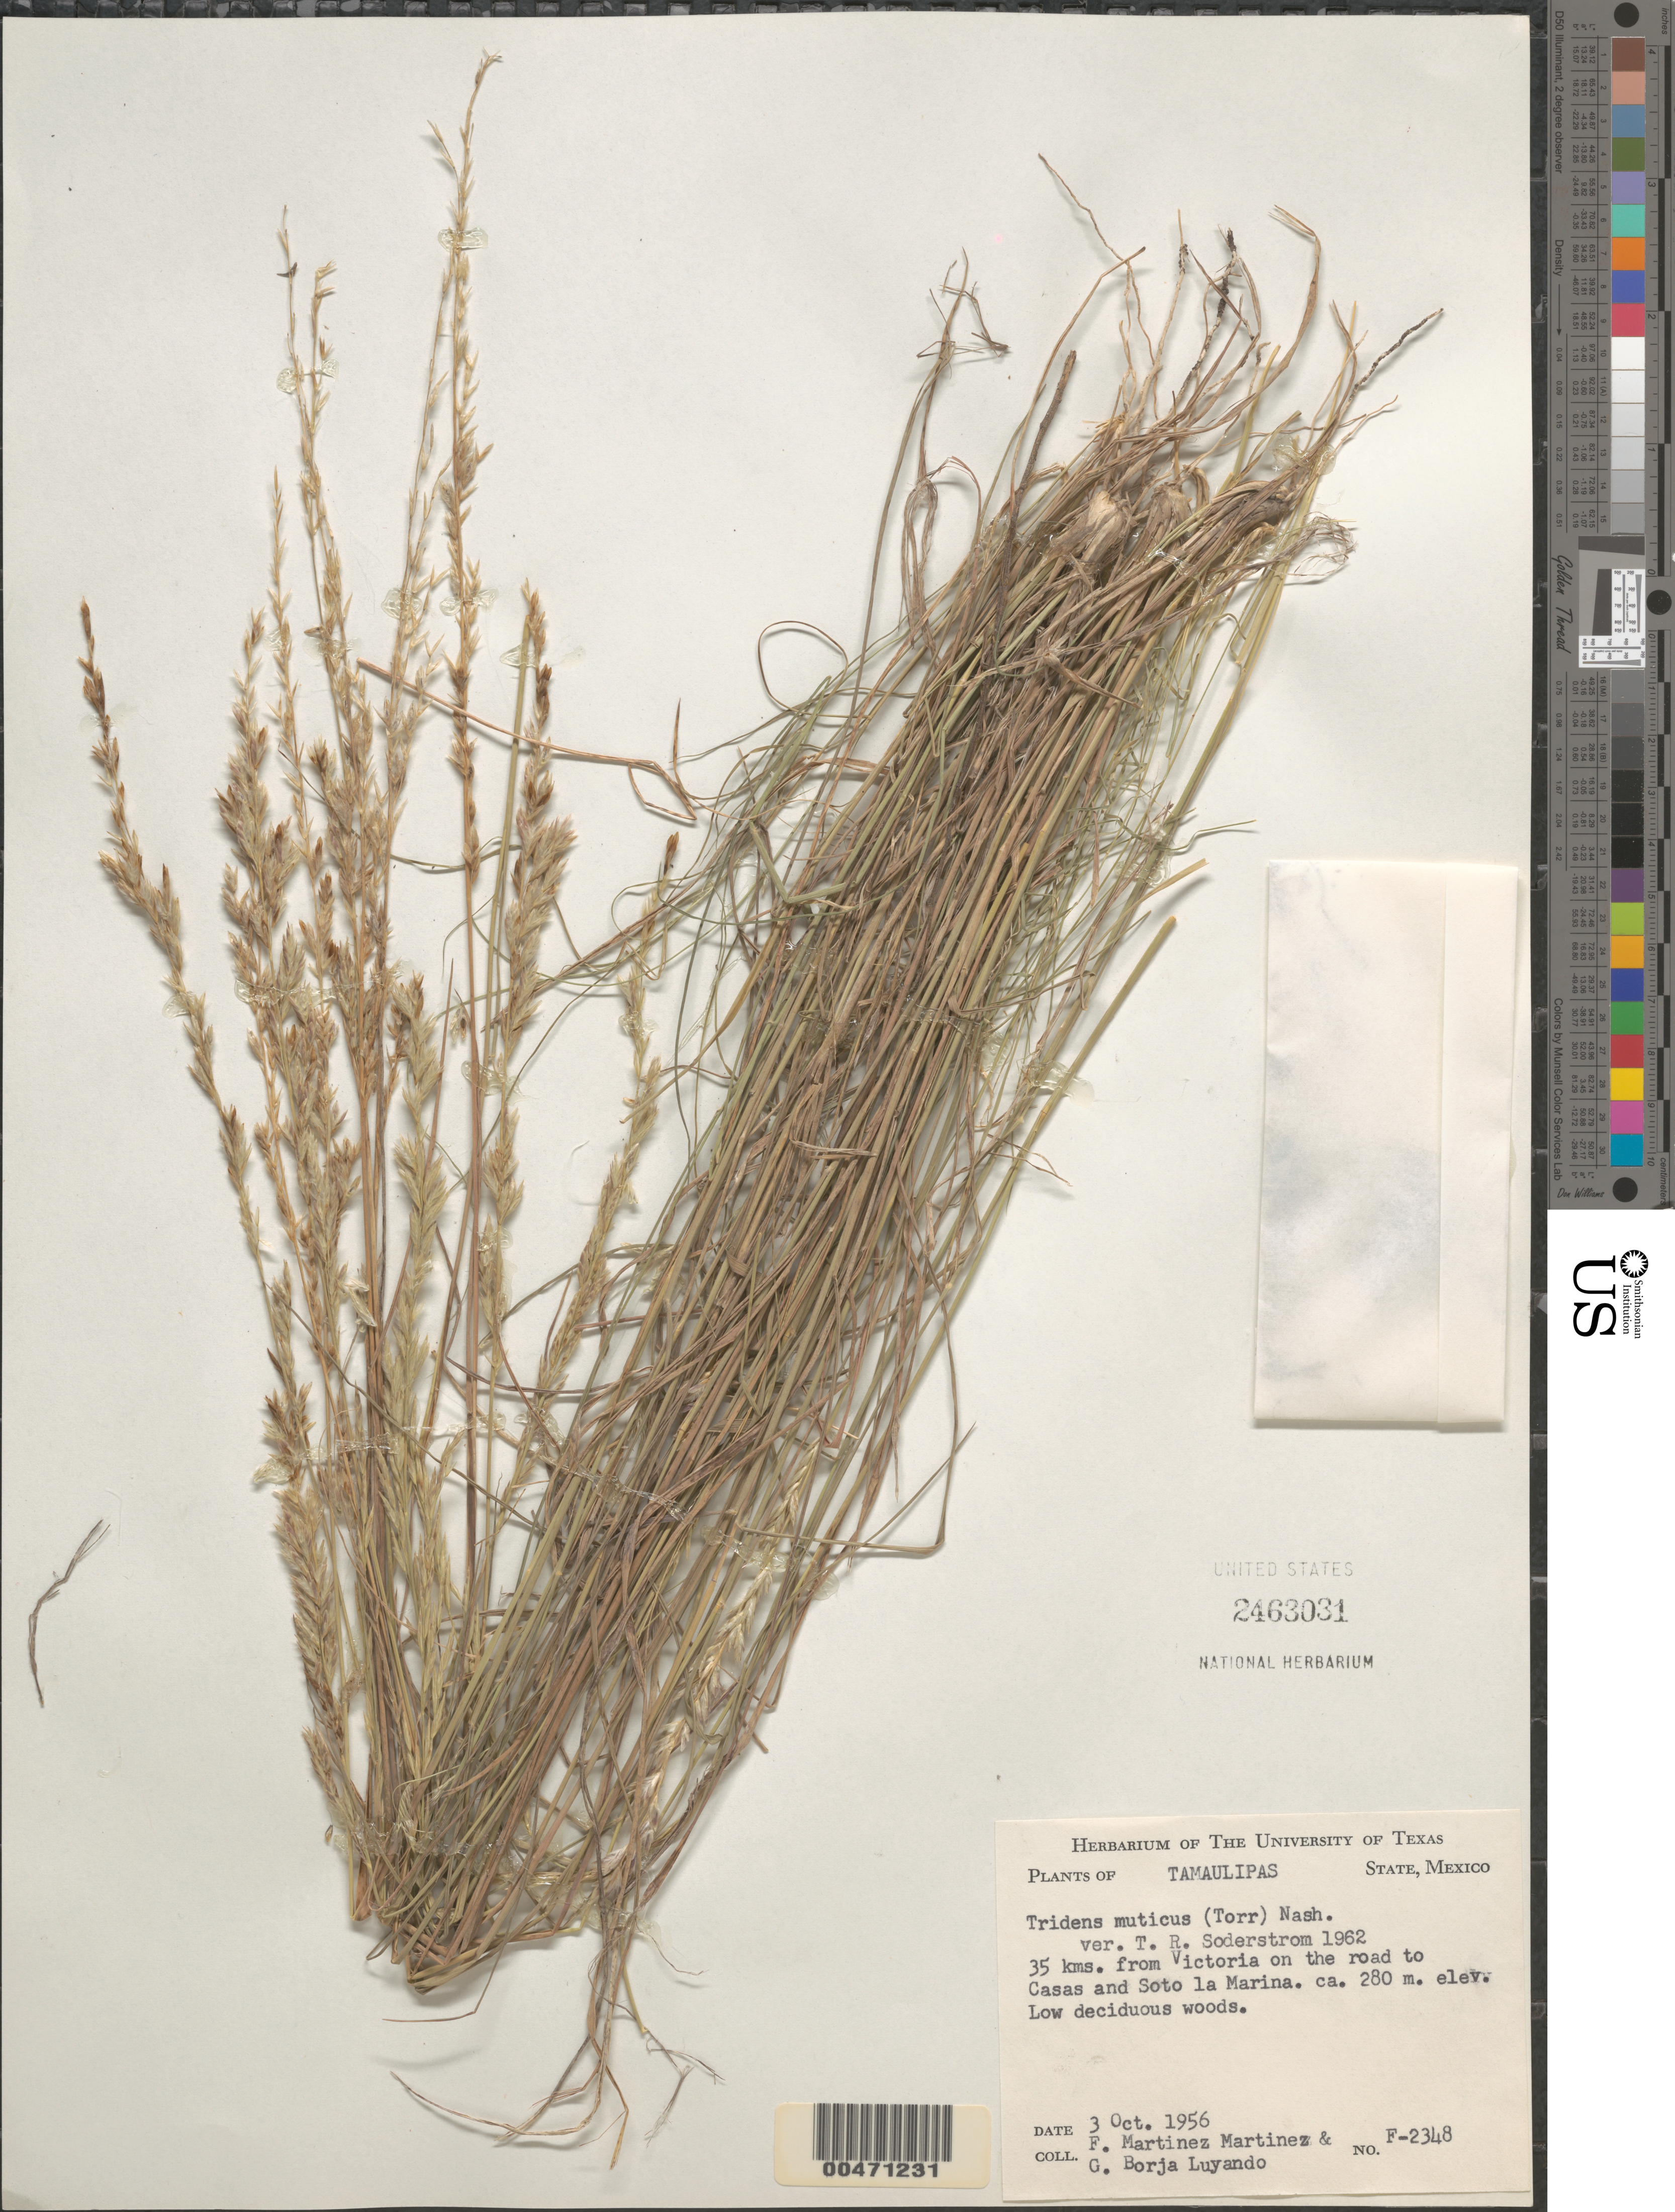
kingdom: Plantae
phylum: Tracheophyta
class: Liliopsida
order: Poales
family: Poaceae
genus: Tridens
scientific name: Tridens muticus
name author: (Torr.) Nash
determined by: Soderstrom, T. R.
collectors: F. Martinez-M. & G. Borja-Luyando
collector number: F-2348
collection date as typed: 3 Oct 1956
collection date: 1956-10-03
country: Mexico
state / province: Tamaulipas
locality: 35 km from Victoria on the rd to Casas and Soto la Marina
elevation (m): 280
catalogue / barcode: US 2463031